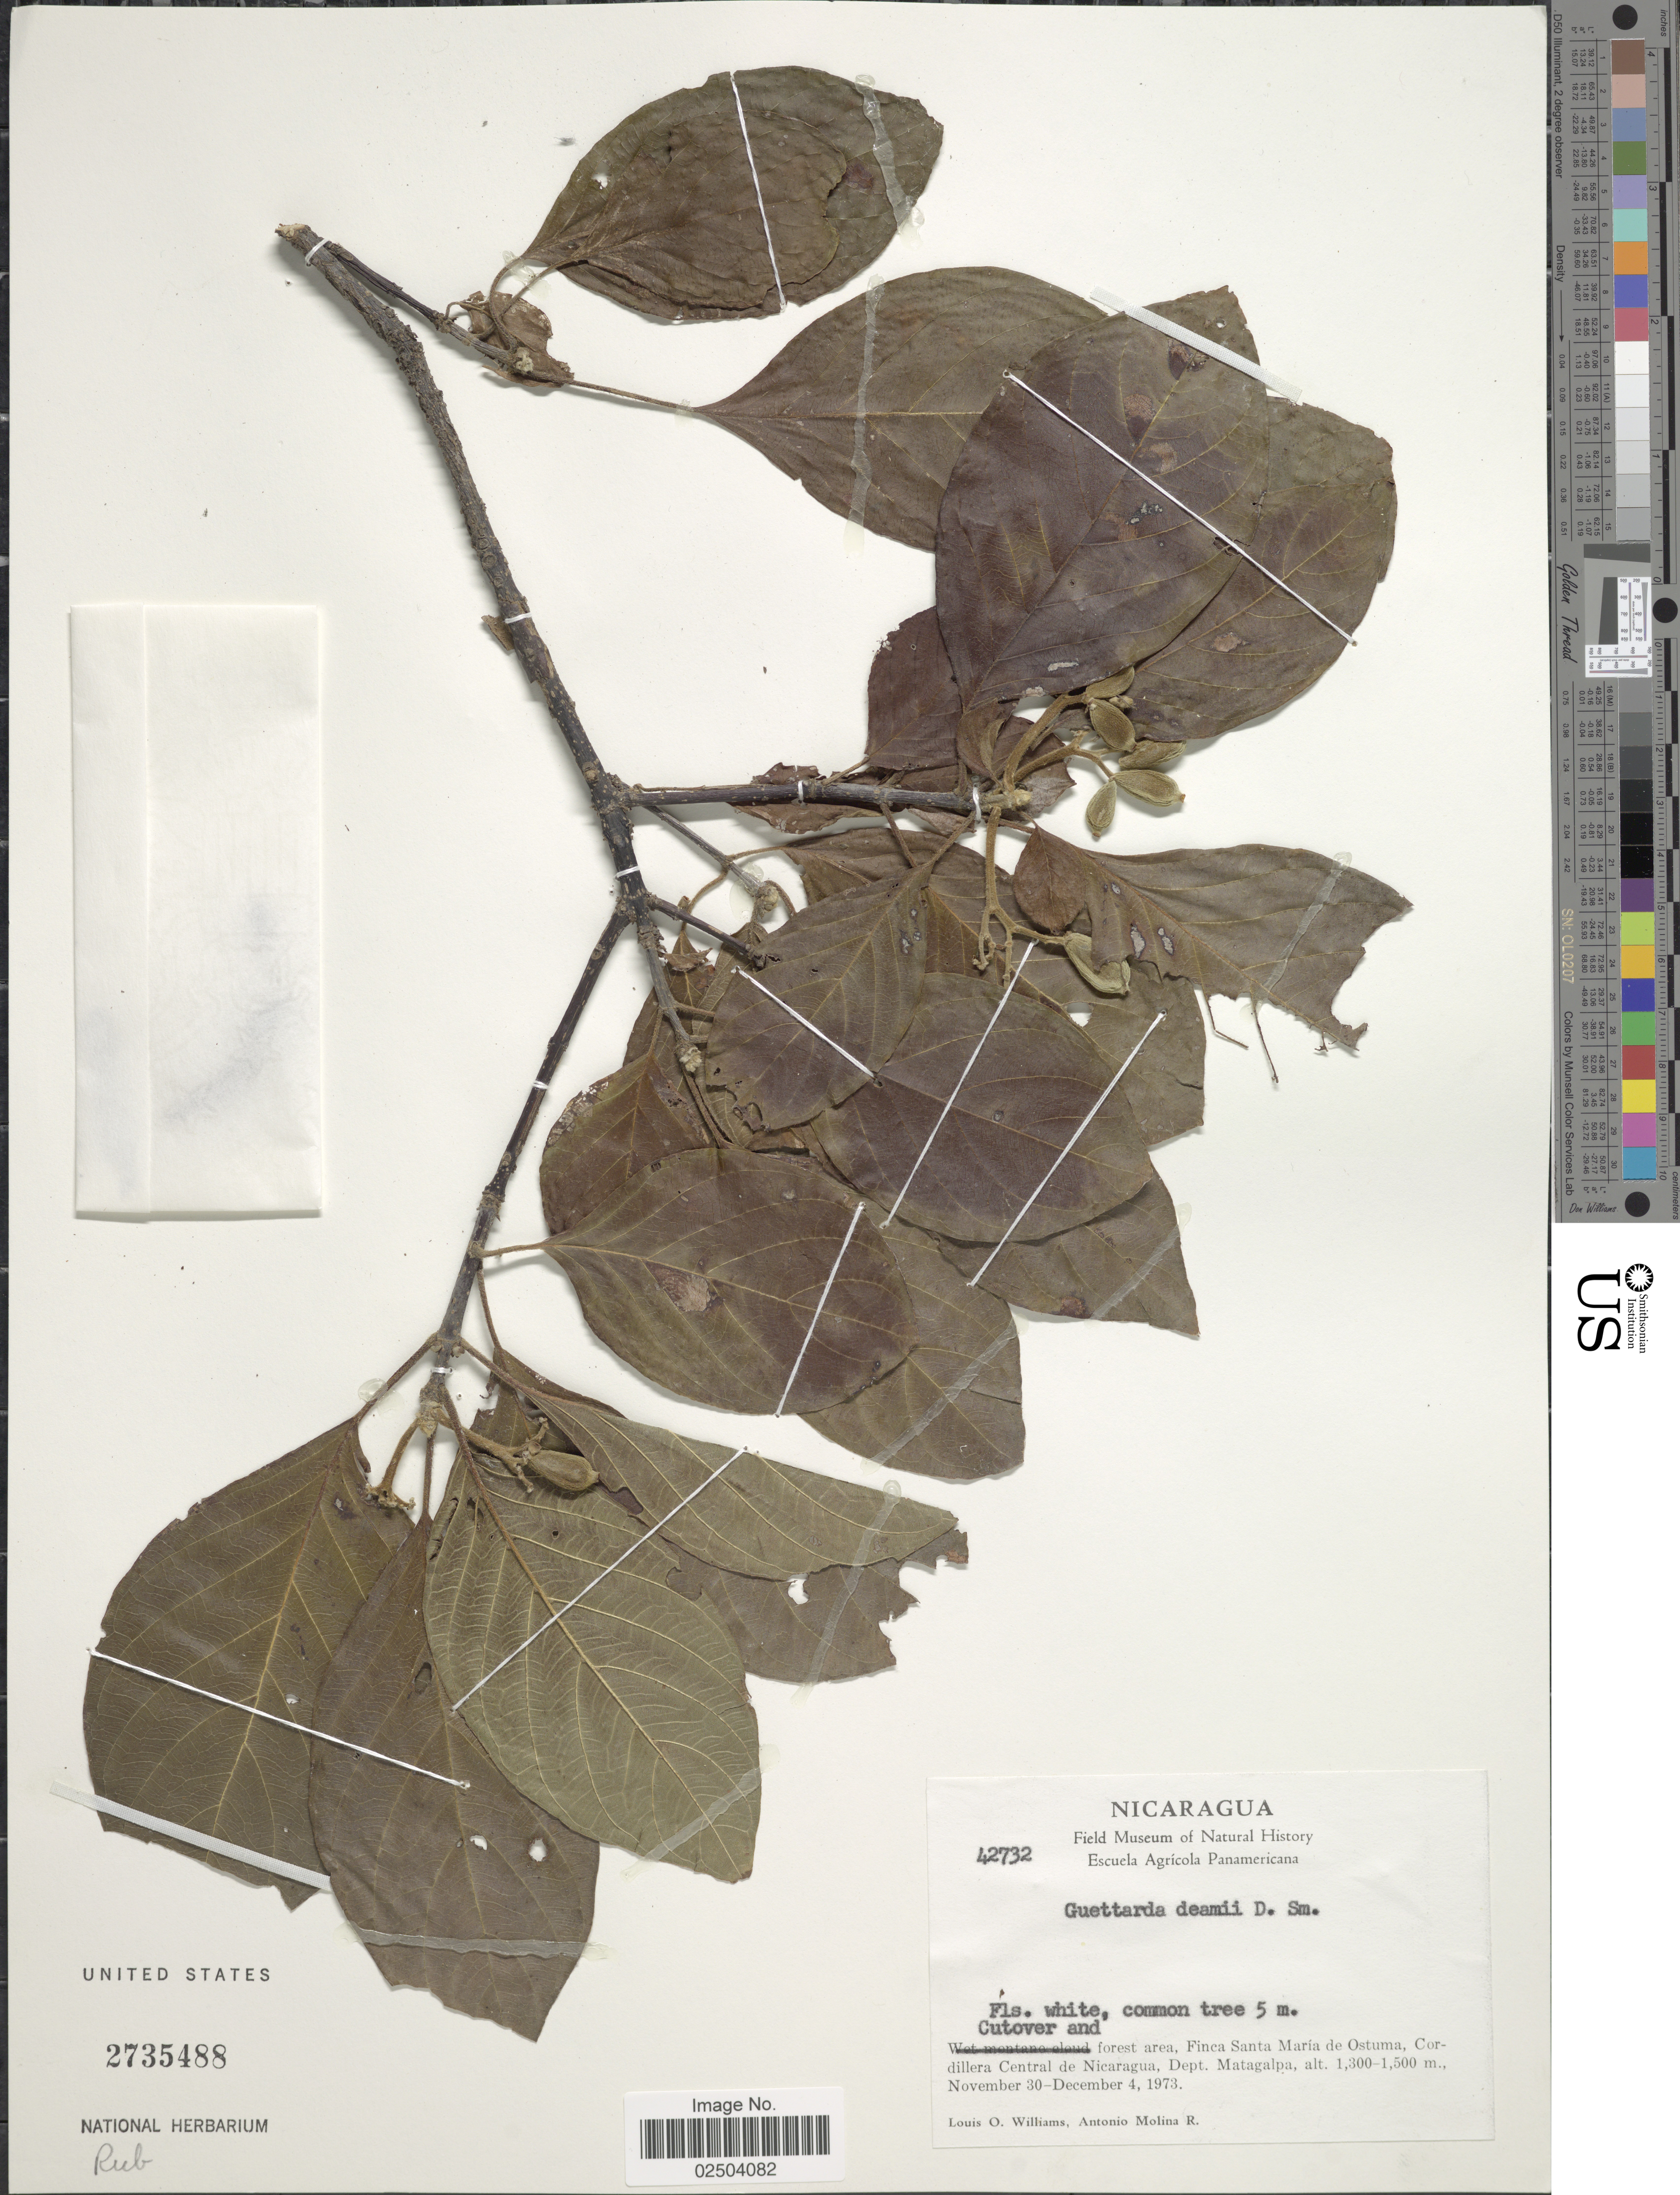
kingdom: Plantae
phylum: Tracheophyta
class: Magnoliopsida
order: Gentianales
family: Rubiaceae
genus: Guettarda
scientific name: Guettarda deamii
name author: Standl.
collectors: L. O. Williams & A. Molina R.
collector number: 42732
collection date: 1973-11-30/1973-12-04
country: Nicaragua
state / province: Matagalpa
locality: Finca Santa Maria de Ostuma, Cordillera Central de Nicaragua.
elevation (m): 1300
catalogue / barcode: US 2735488